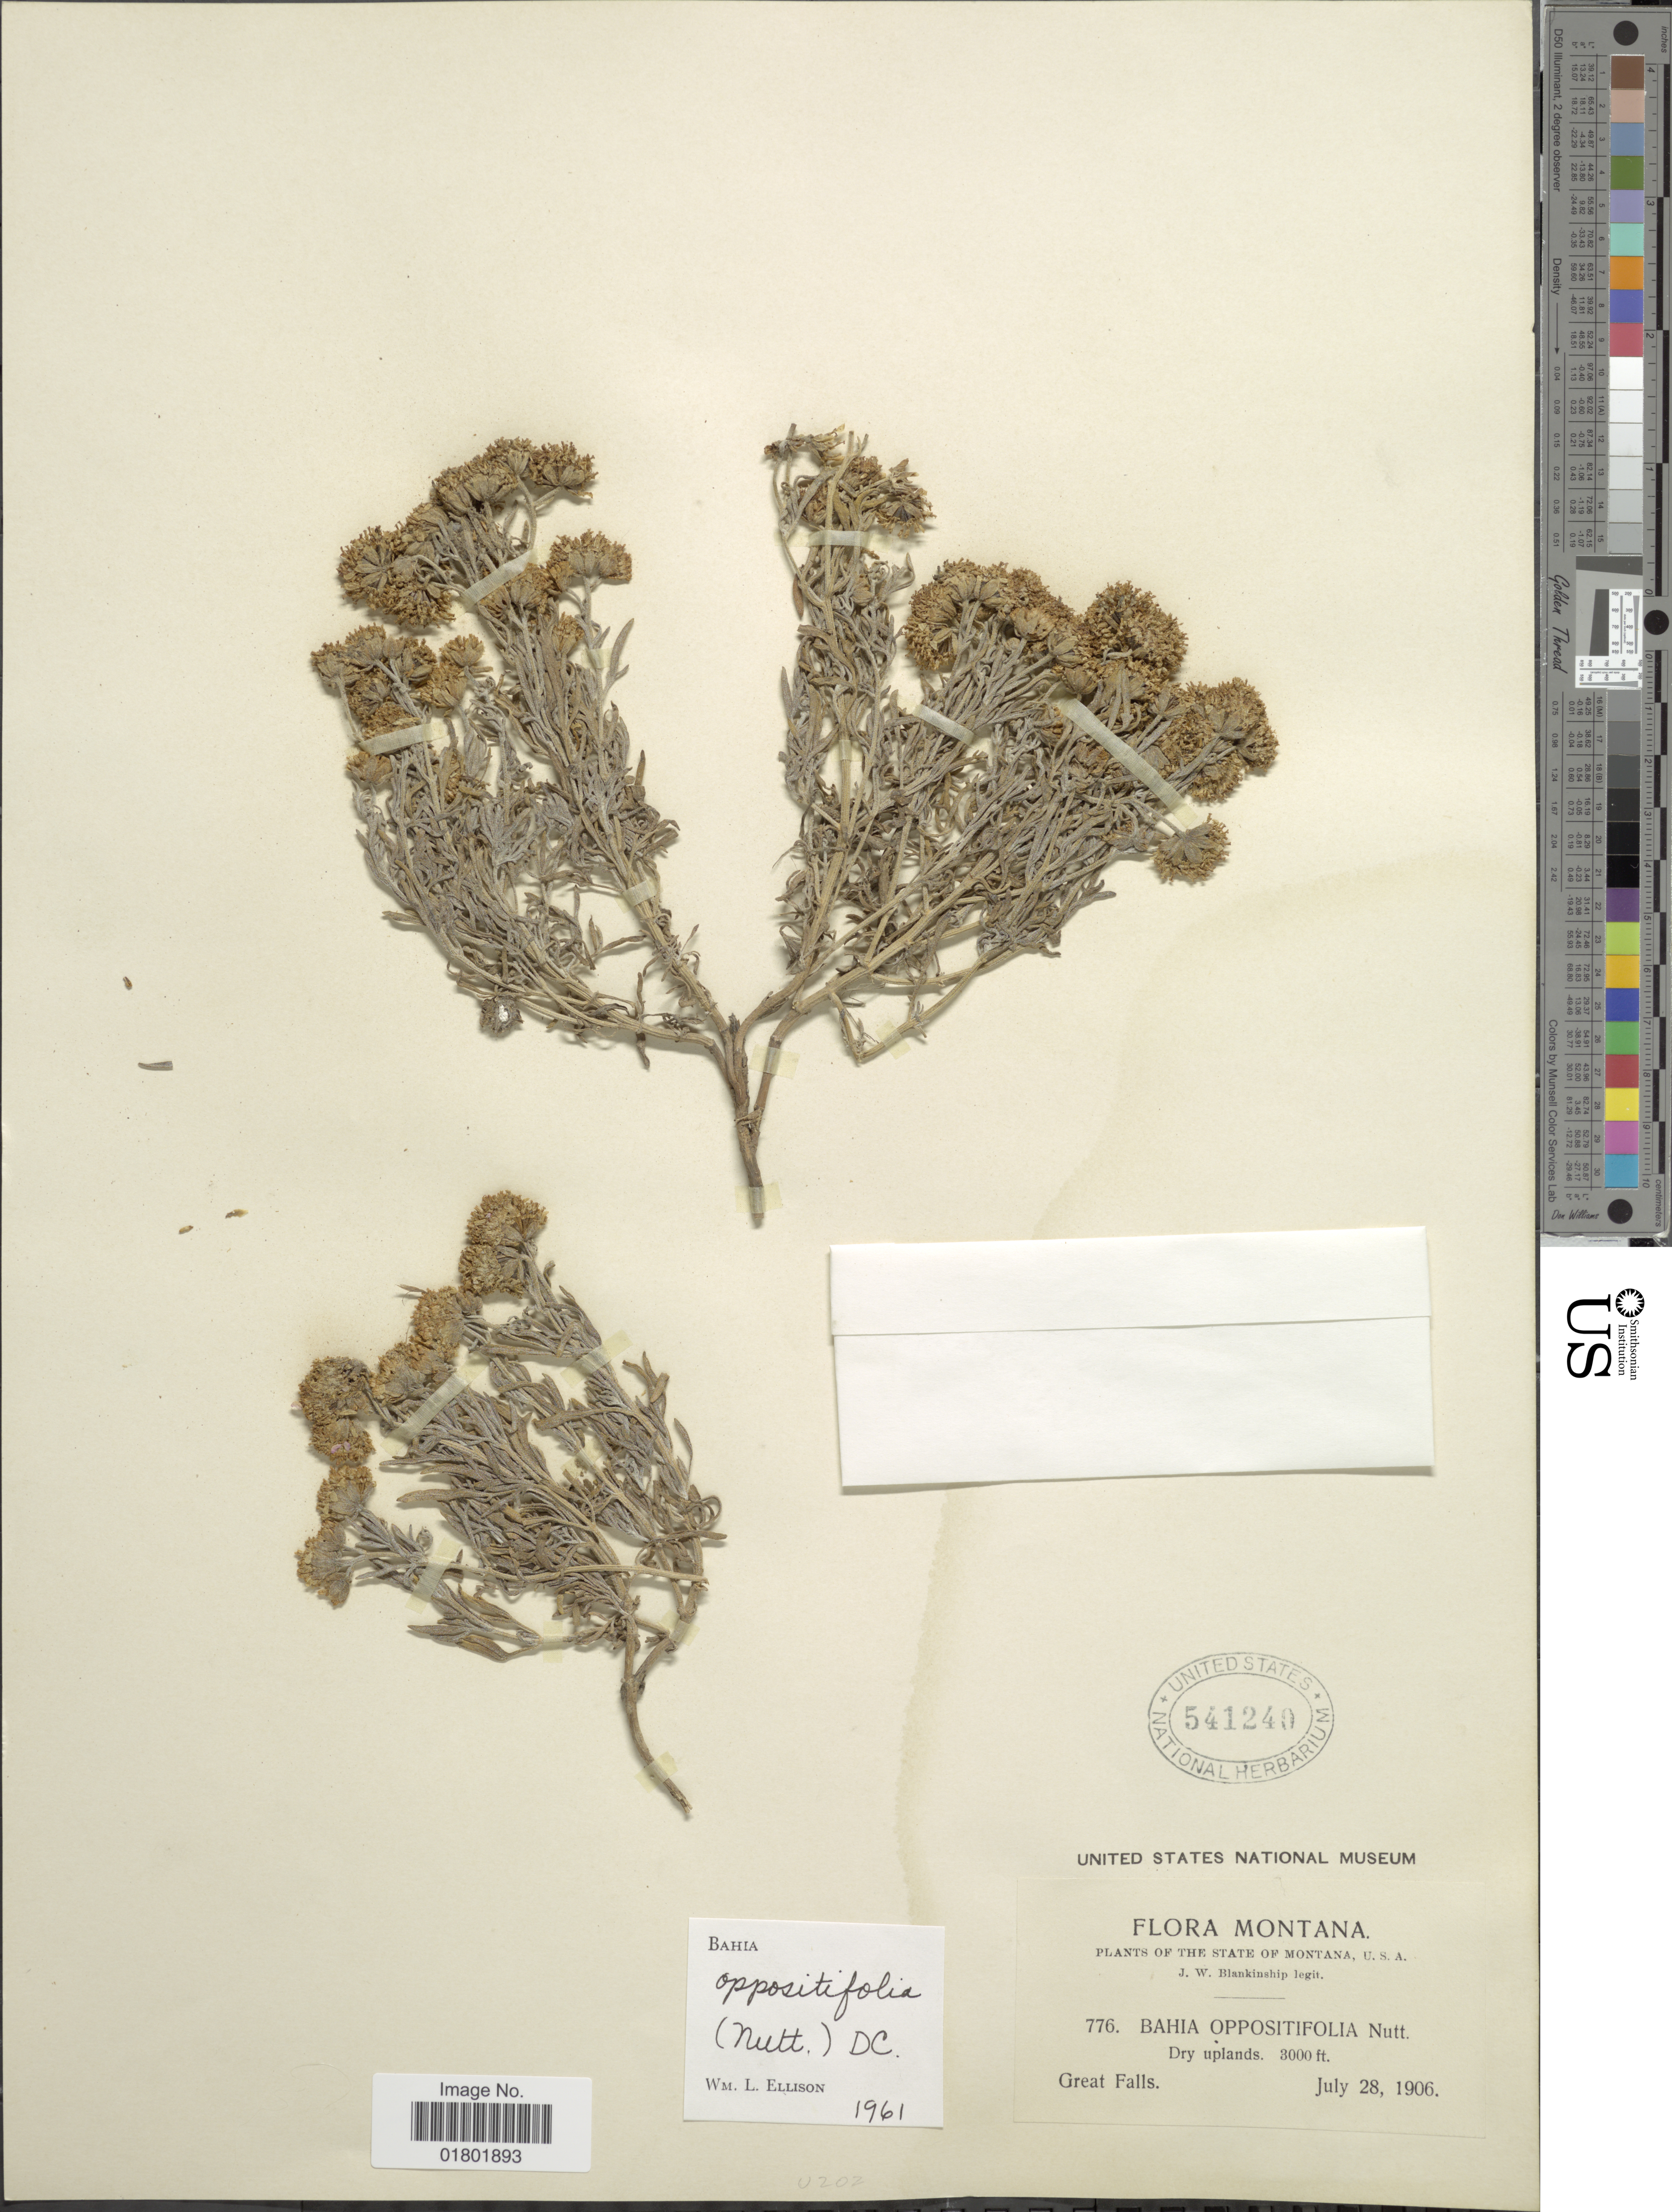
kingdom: Plantae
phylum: Tracheophyta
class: Magnoliopsida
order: Asterales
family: Asteraceae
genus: Bahia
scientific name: Bahia oppositifolia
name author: Nutt.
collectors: J. W. Blankinship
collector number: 776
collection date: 1906-07-28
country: United States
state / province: Montana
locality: State of Montana, Great Falls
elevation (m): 914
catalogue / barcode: US 541240